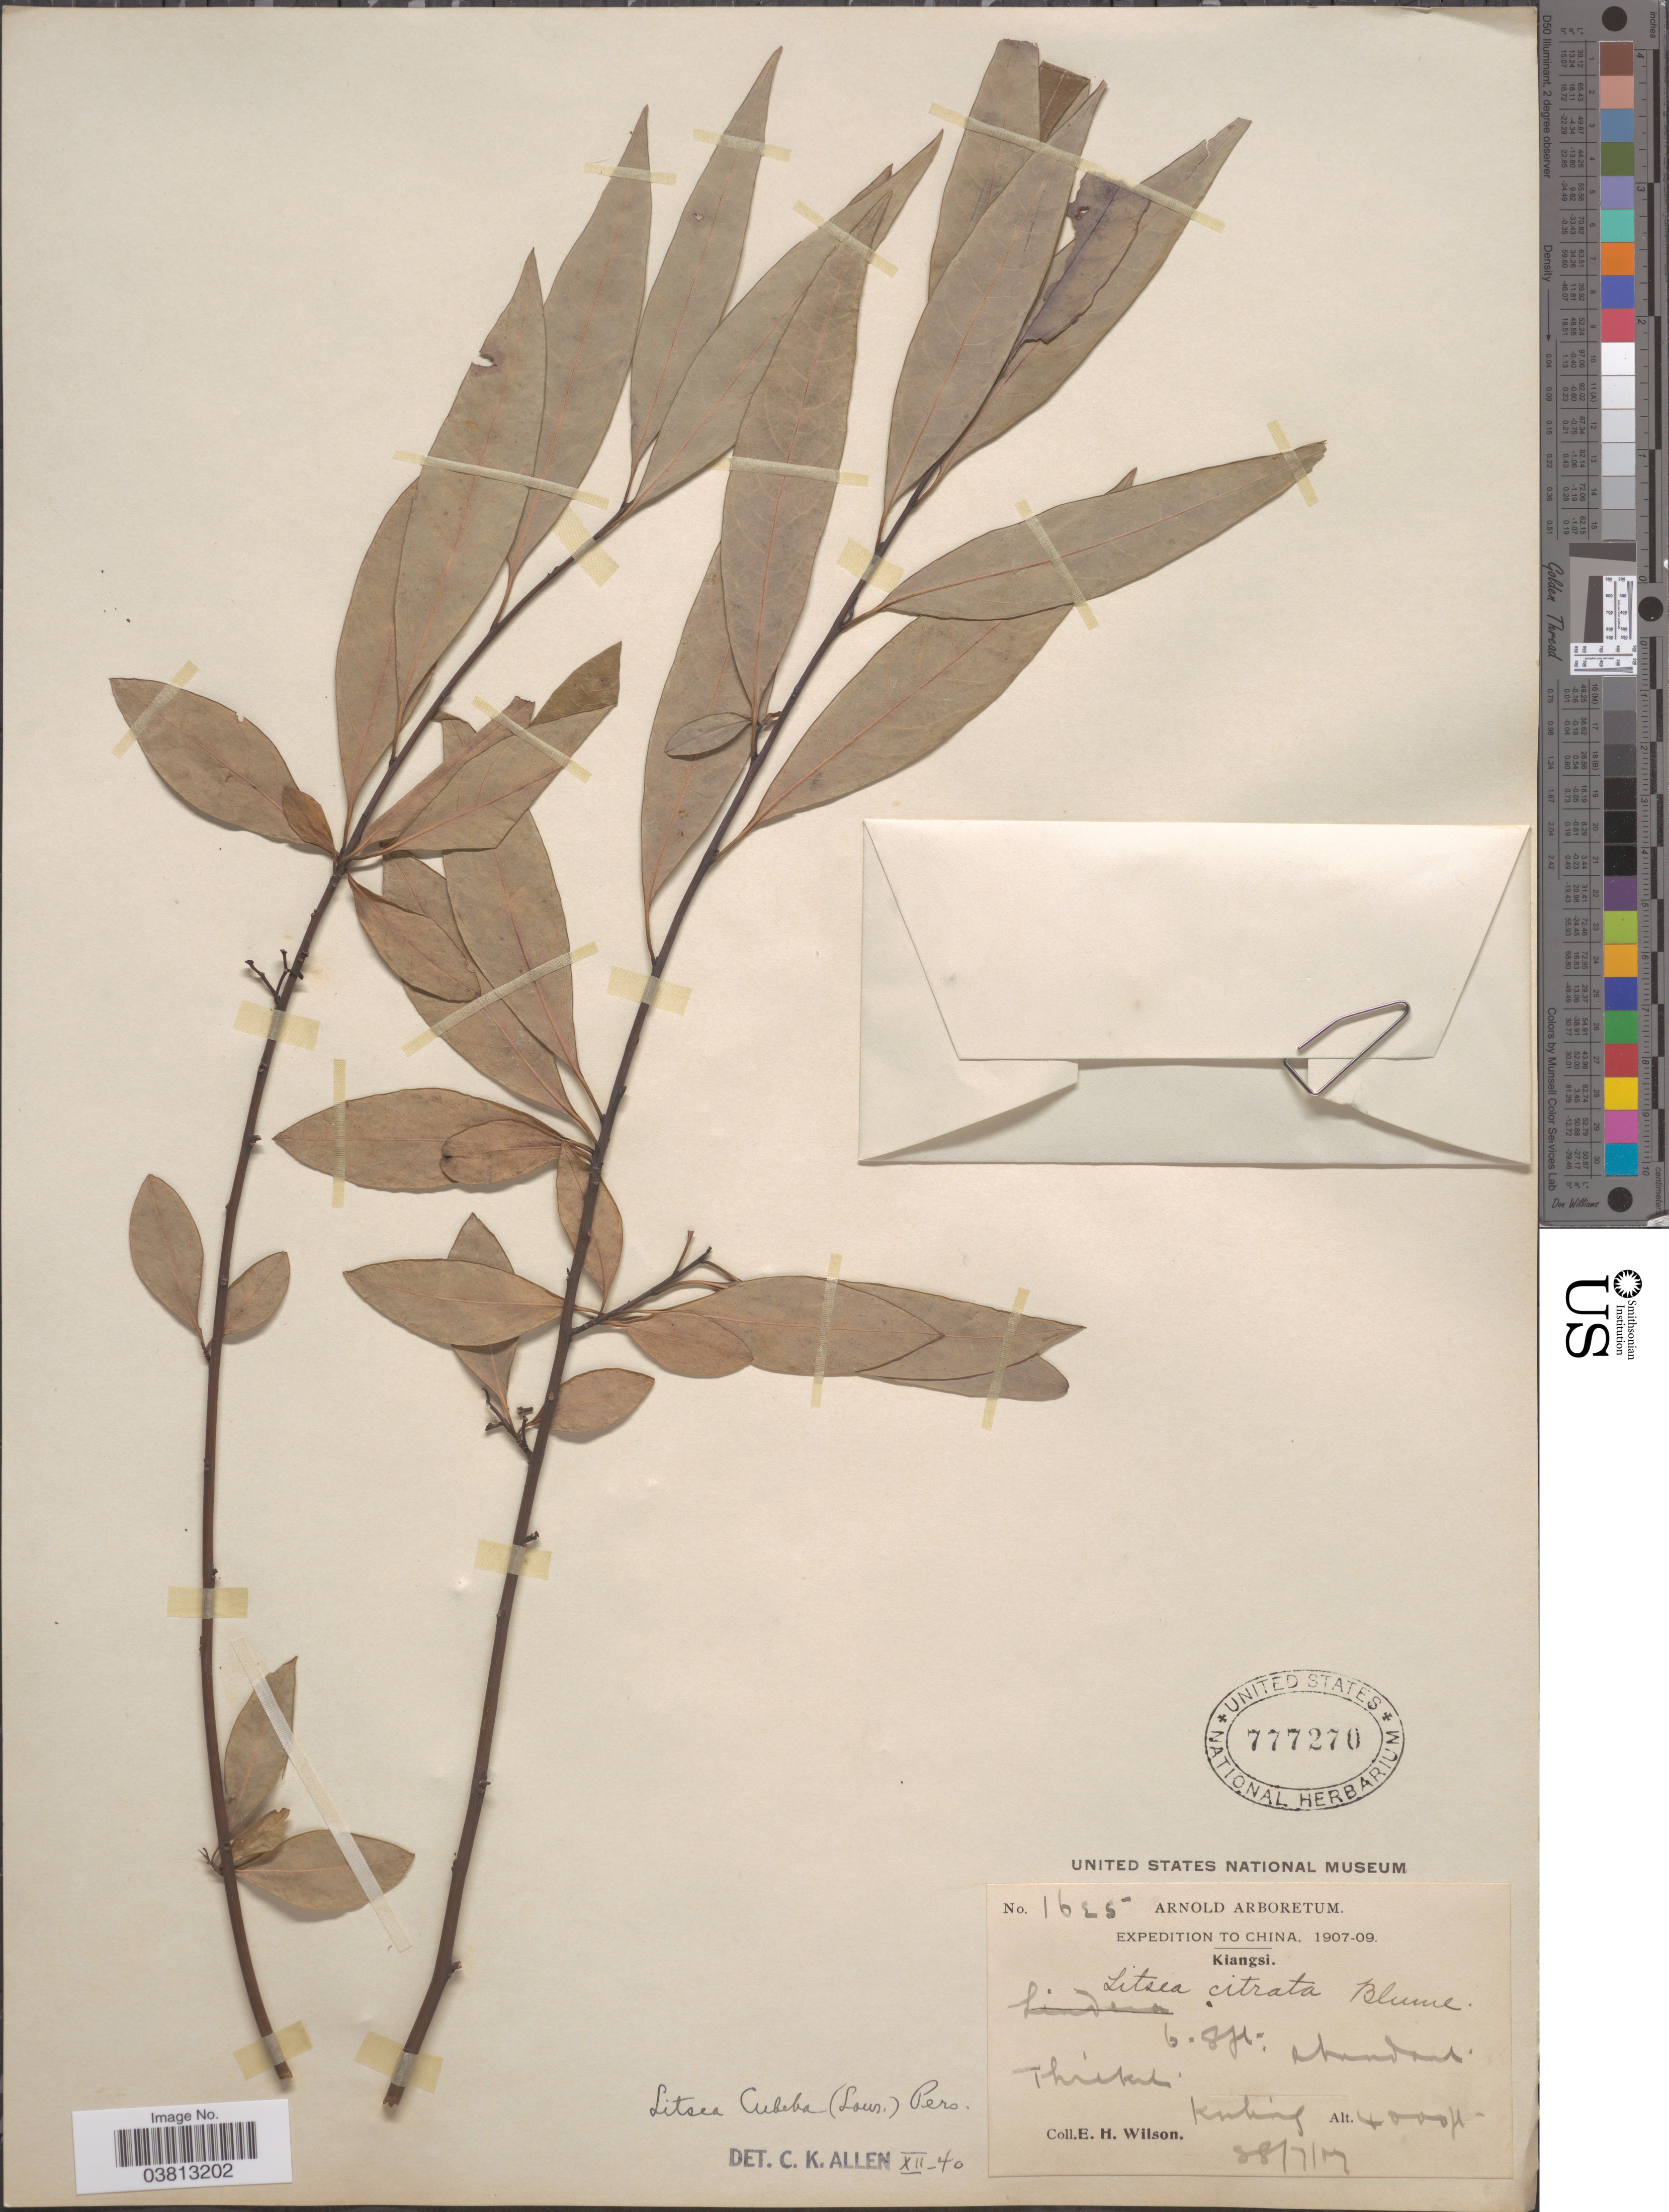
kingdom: Plantae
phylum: Tracheophyta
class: Magnoliopsida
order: Laurales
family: Lauraceae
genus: Litsea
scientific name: Litsea cubeba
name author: (Lour.) Pers.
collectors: E. Wilson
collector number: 1625*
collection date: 1907-07-28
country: China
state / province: Jiangxi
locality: Kiangsi. Kuking [interpreted].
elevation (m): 1219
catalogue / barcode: US 777270